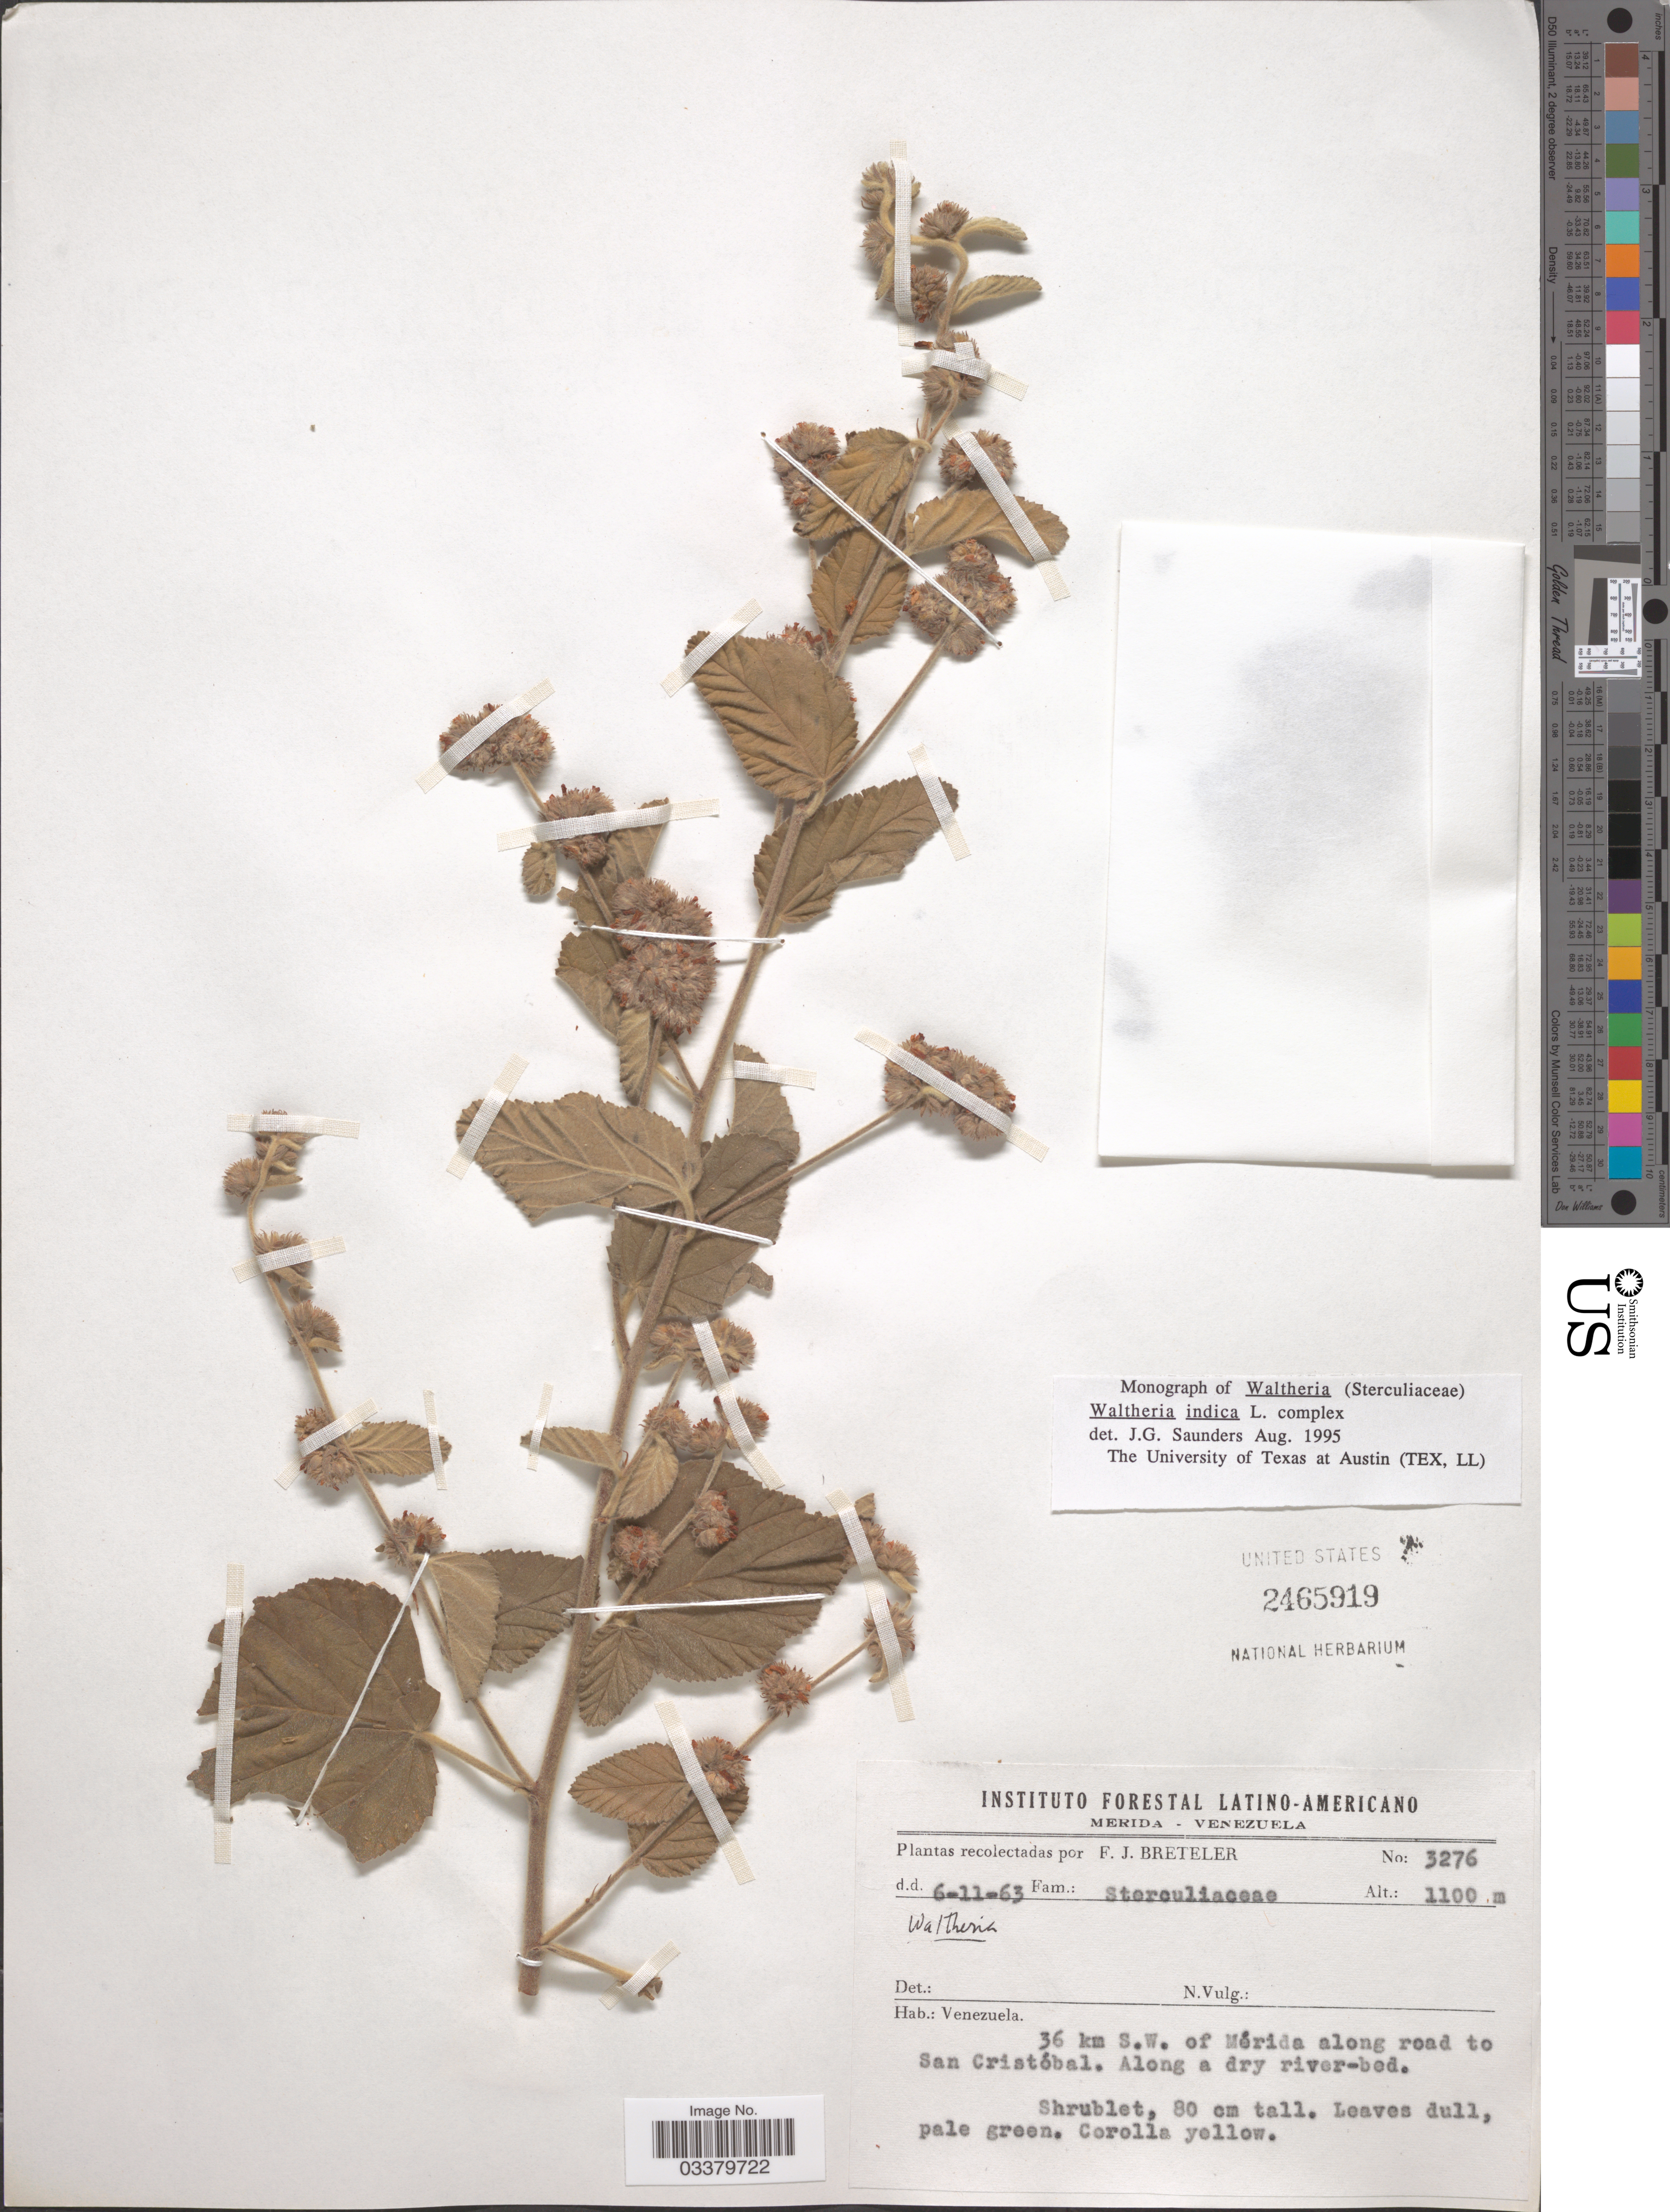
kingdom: Plantae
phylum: Tracheophyta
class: Magnoliopsida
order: Malvales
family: Malvaceae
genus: Waltheria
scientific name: Waltheria indica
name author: L.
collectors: F. J. Breteler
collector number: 3276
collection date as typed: Transcribed d/m/y: 6/11/63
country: Venezuela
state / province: Mérida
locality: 36 km S.W. of Mérida along road to San Cristóbal.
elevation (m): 1100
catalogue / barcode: US 2465919